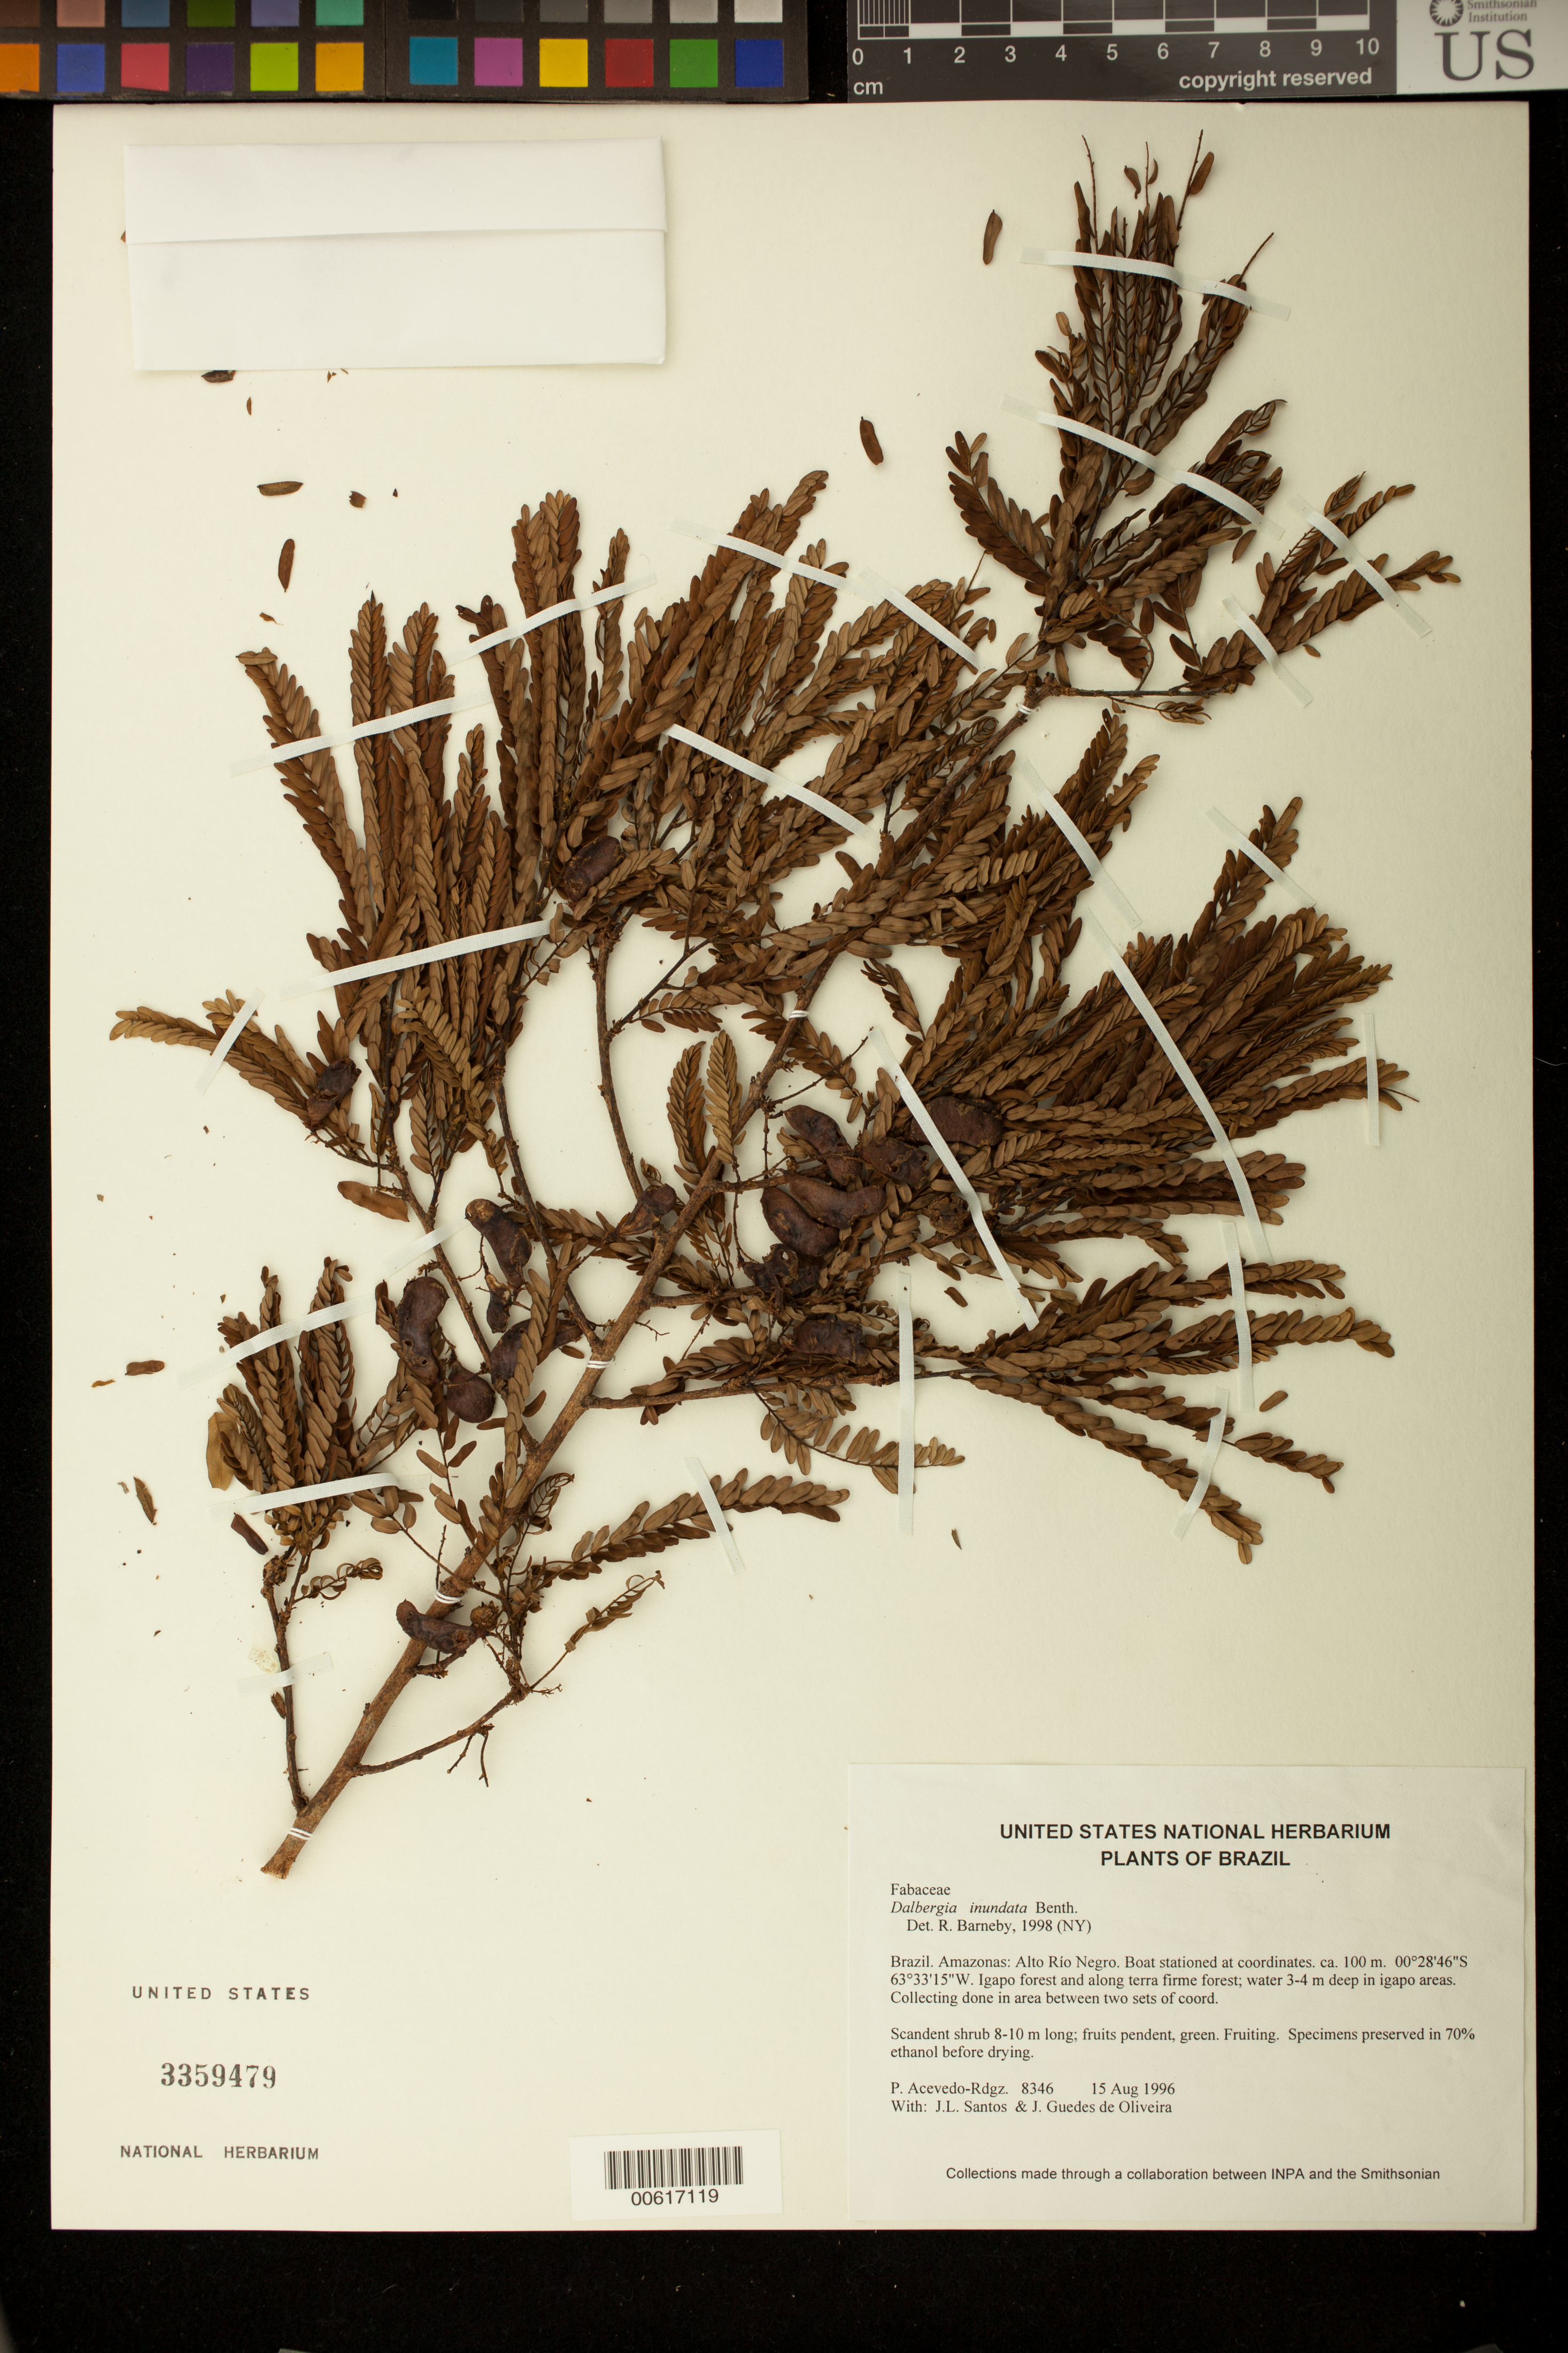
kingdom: Plantae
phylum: Tracheophyta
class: Magnoliopsida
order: Fabales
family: Fabaceae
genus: Dalbergia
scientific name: Dalbergia inundata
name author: Benth.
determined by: Barneby, Rupert C., (NY)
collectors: P. Acevedo-Rodr., J. L. Santos & J. Guedes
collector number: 8346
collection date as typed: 15 Aug 1996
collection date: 1996-08-15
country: Brazil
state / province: Amazonas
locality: Amazonas: Alto Río Negro. Boat stationed at coordinates.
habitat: Igapo forest and along terra firme forest; water 3-4 m deep in igapo areas. Collecting done in area between two sets of coord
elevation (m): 100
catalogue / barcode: US 3359479